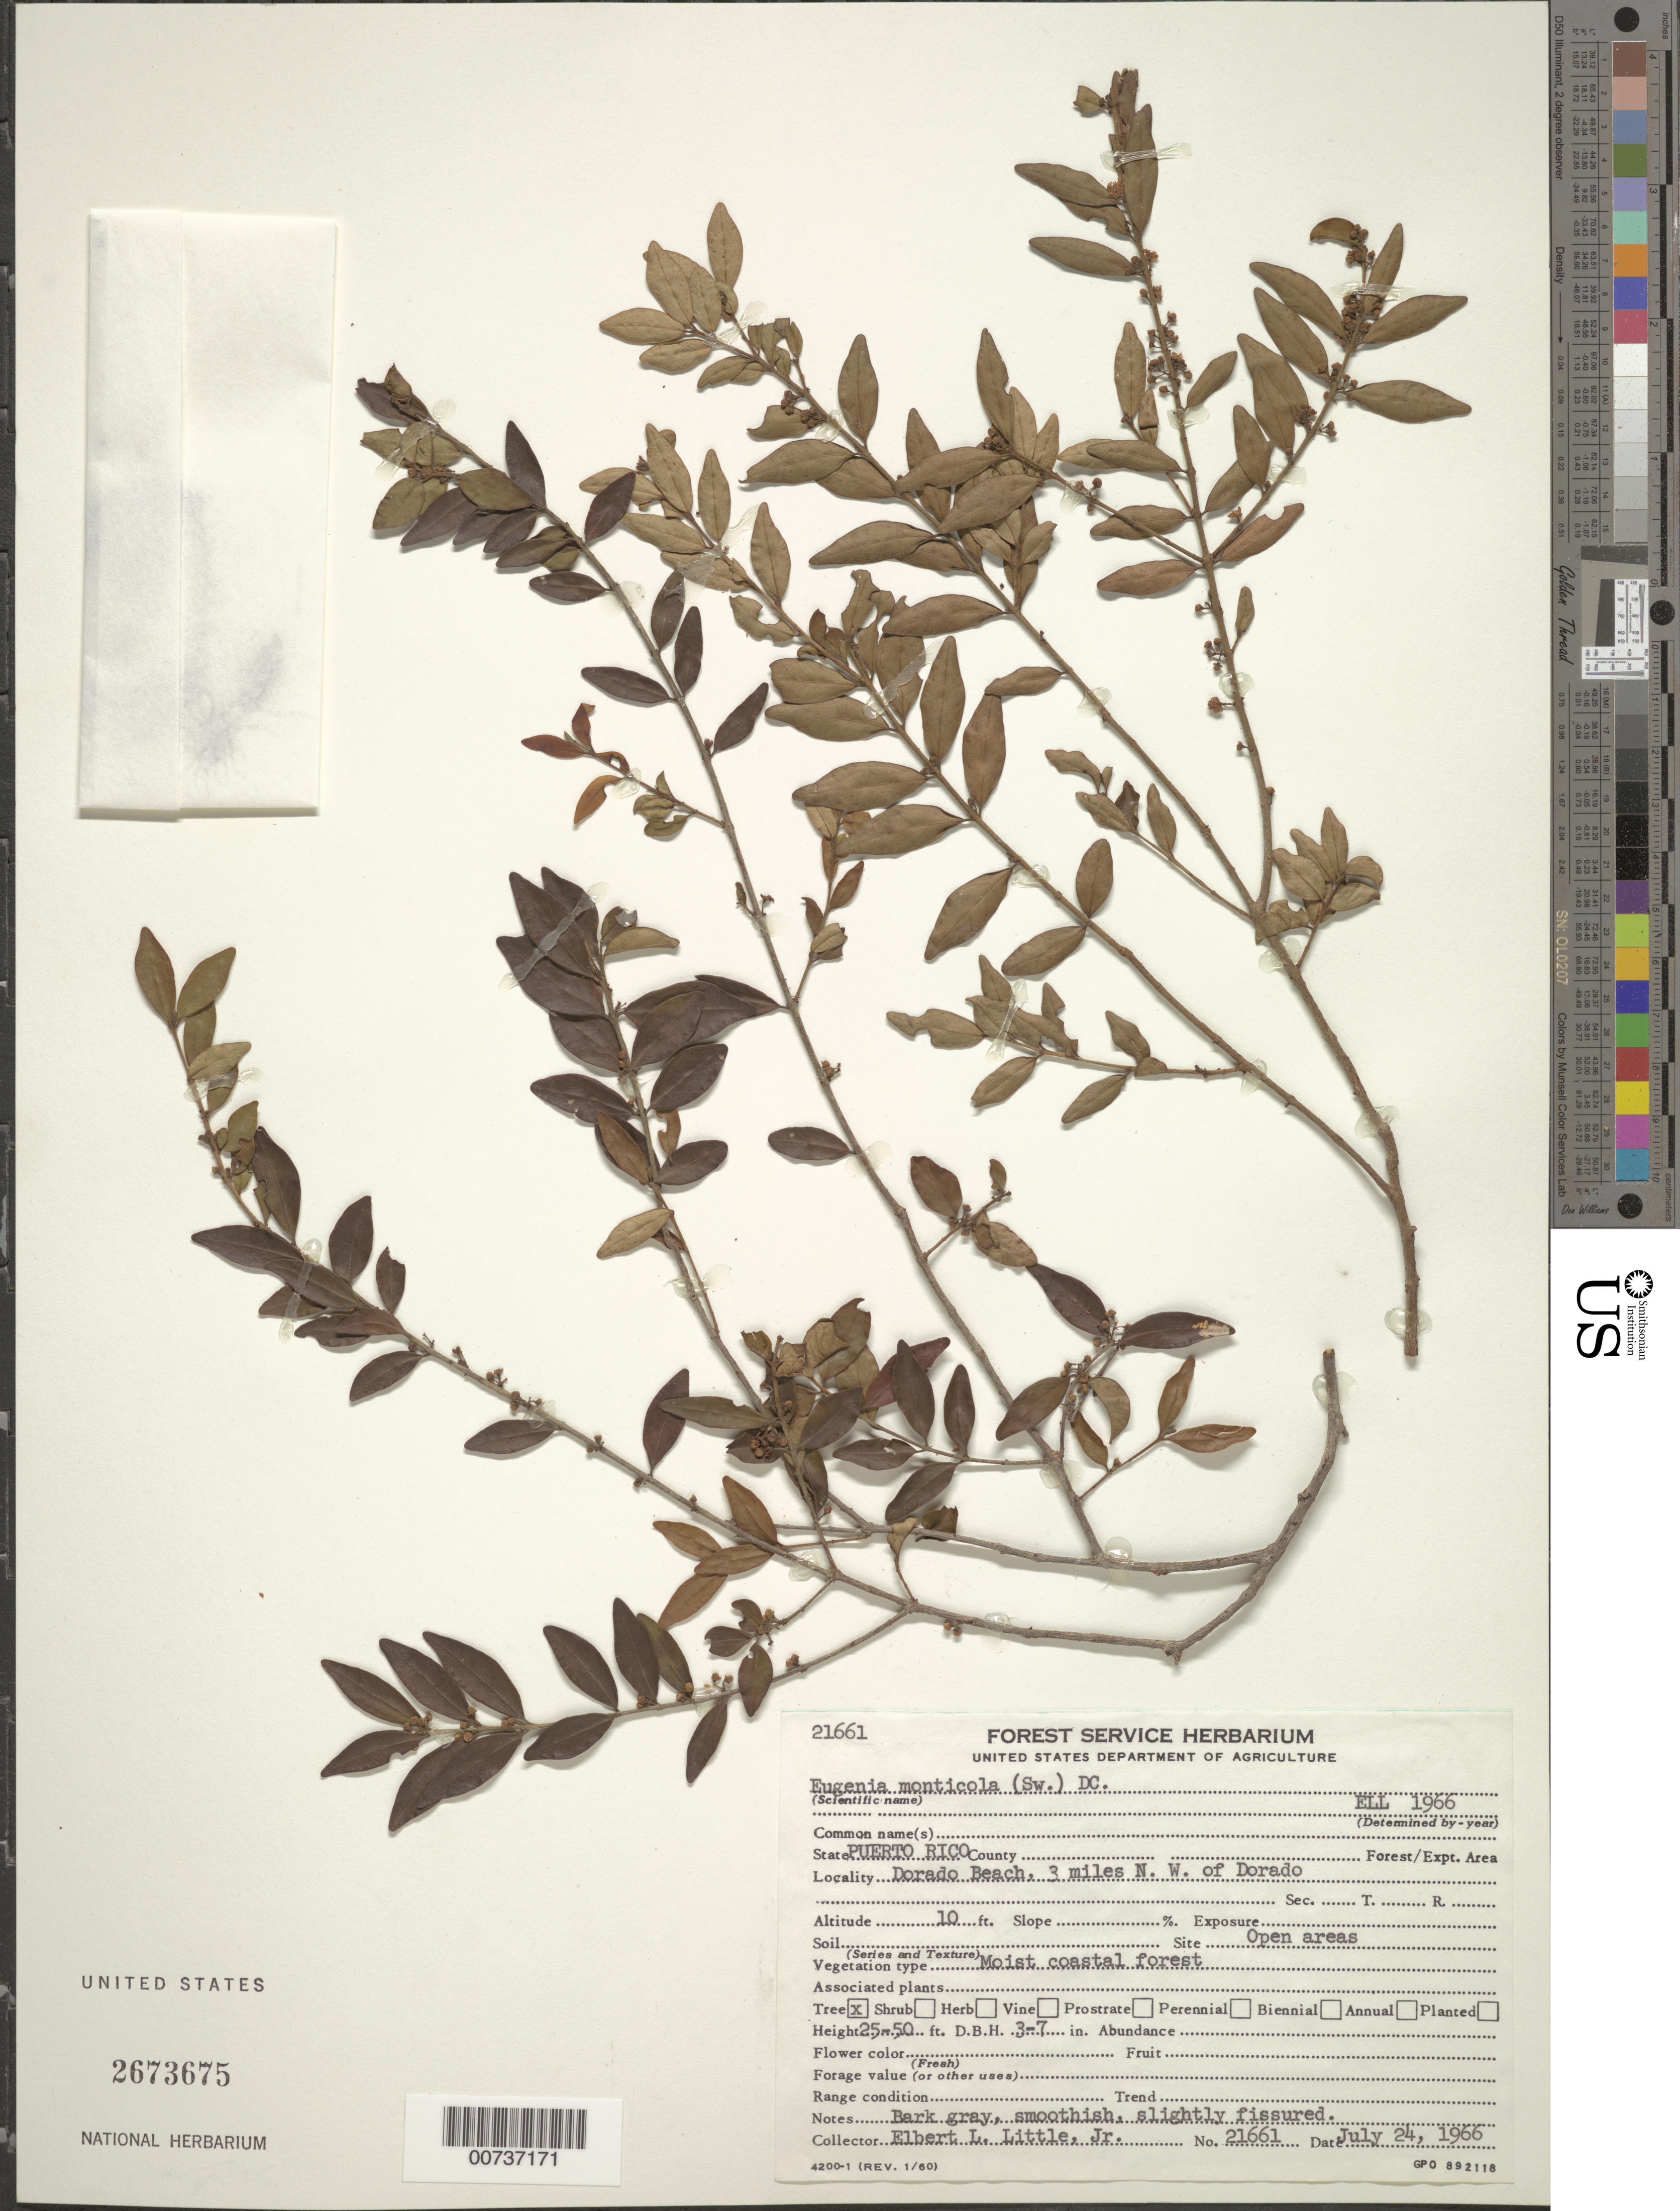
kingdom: Plantae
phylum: Tracheophyta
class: Magnoliopsida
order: Myrtales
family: Myrtaceae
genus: Eugenia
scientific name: Eugenia monticola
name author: (Sw.) DC.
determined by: Little, Elbert L., Jr., (FSSR), United States Department of Agriculture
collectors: E. L. Little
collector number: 21661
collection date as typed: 24 Jul 1966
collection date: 1966-07-24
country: Puerto Rico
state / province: Dorado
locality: Dorado Beach, 3 miles NW of Dorado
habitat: Moist coastal forest, open areas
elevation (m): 3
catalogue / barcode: US 2673675